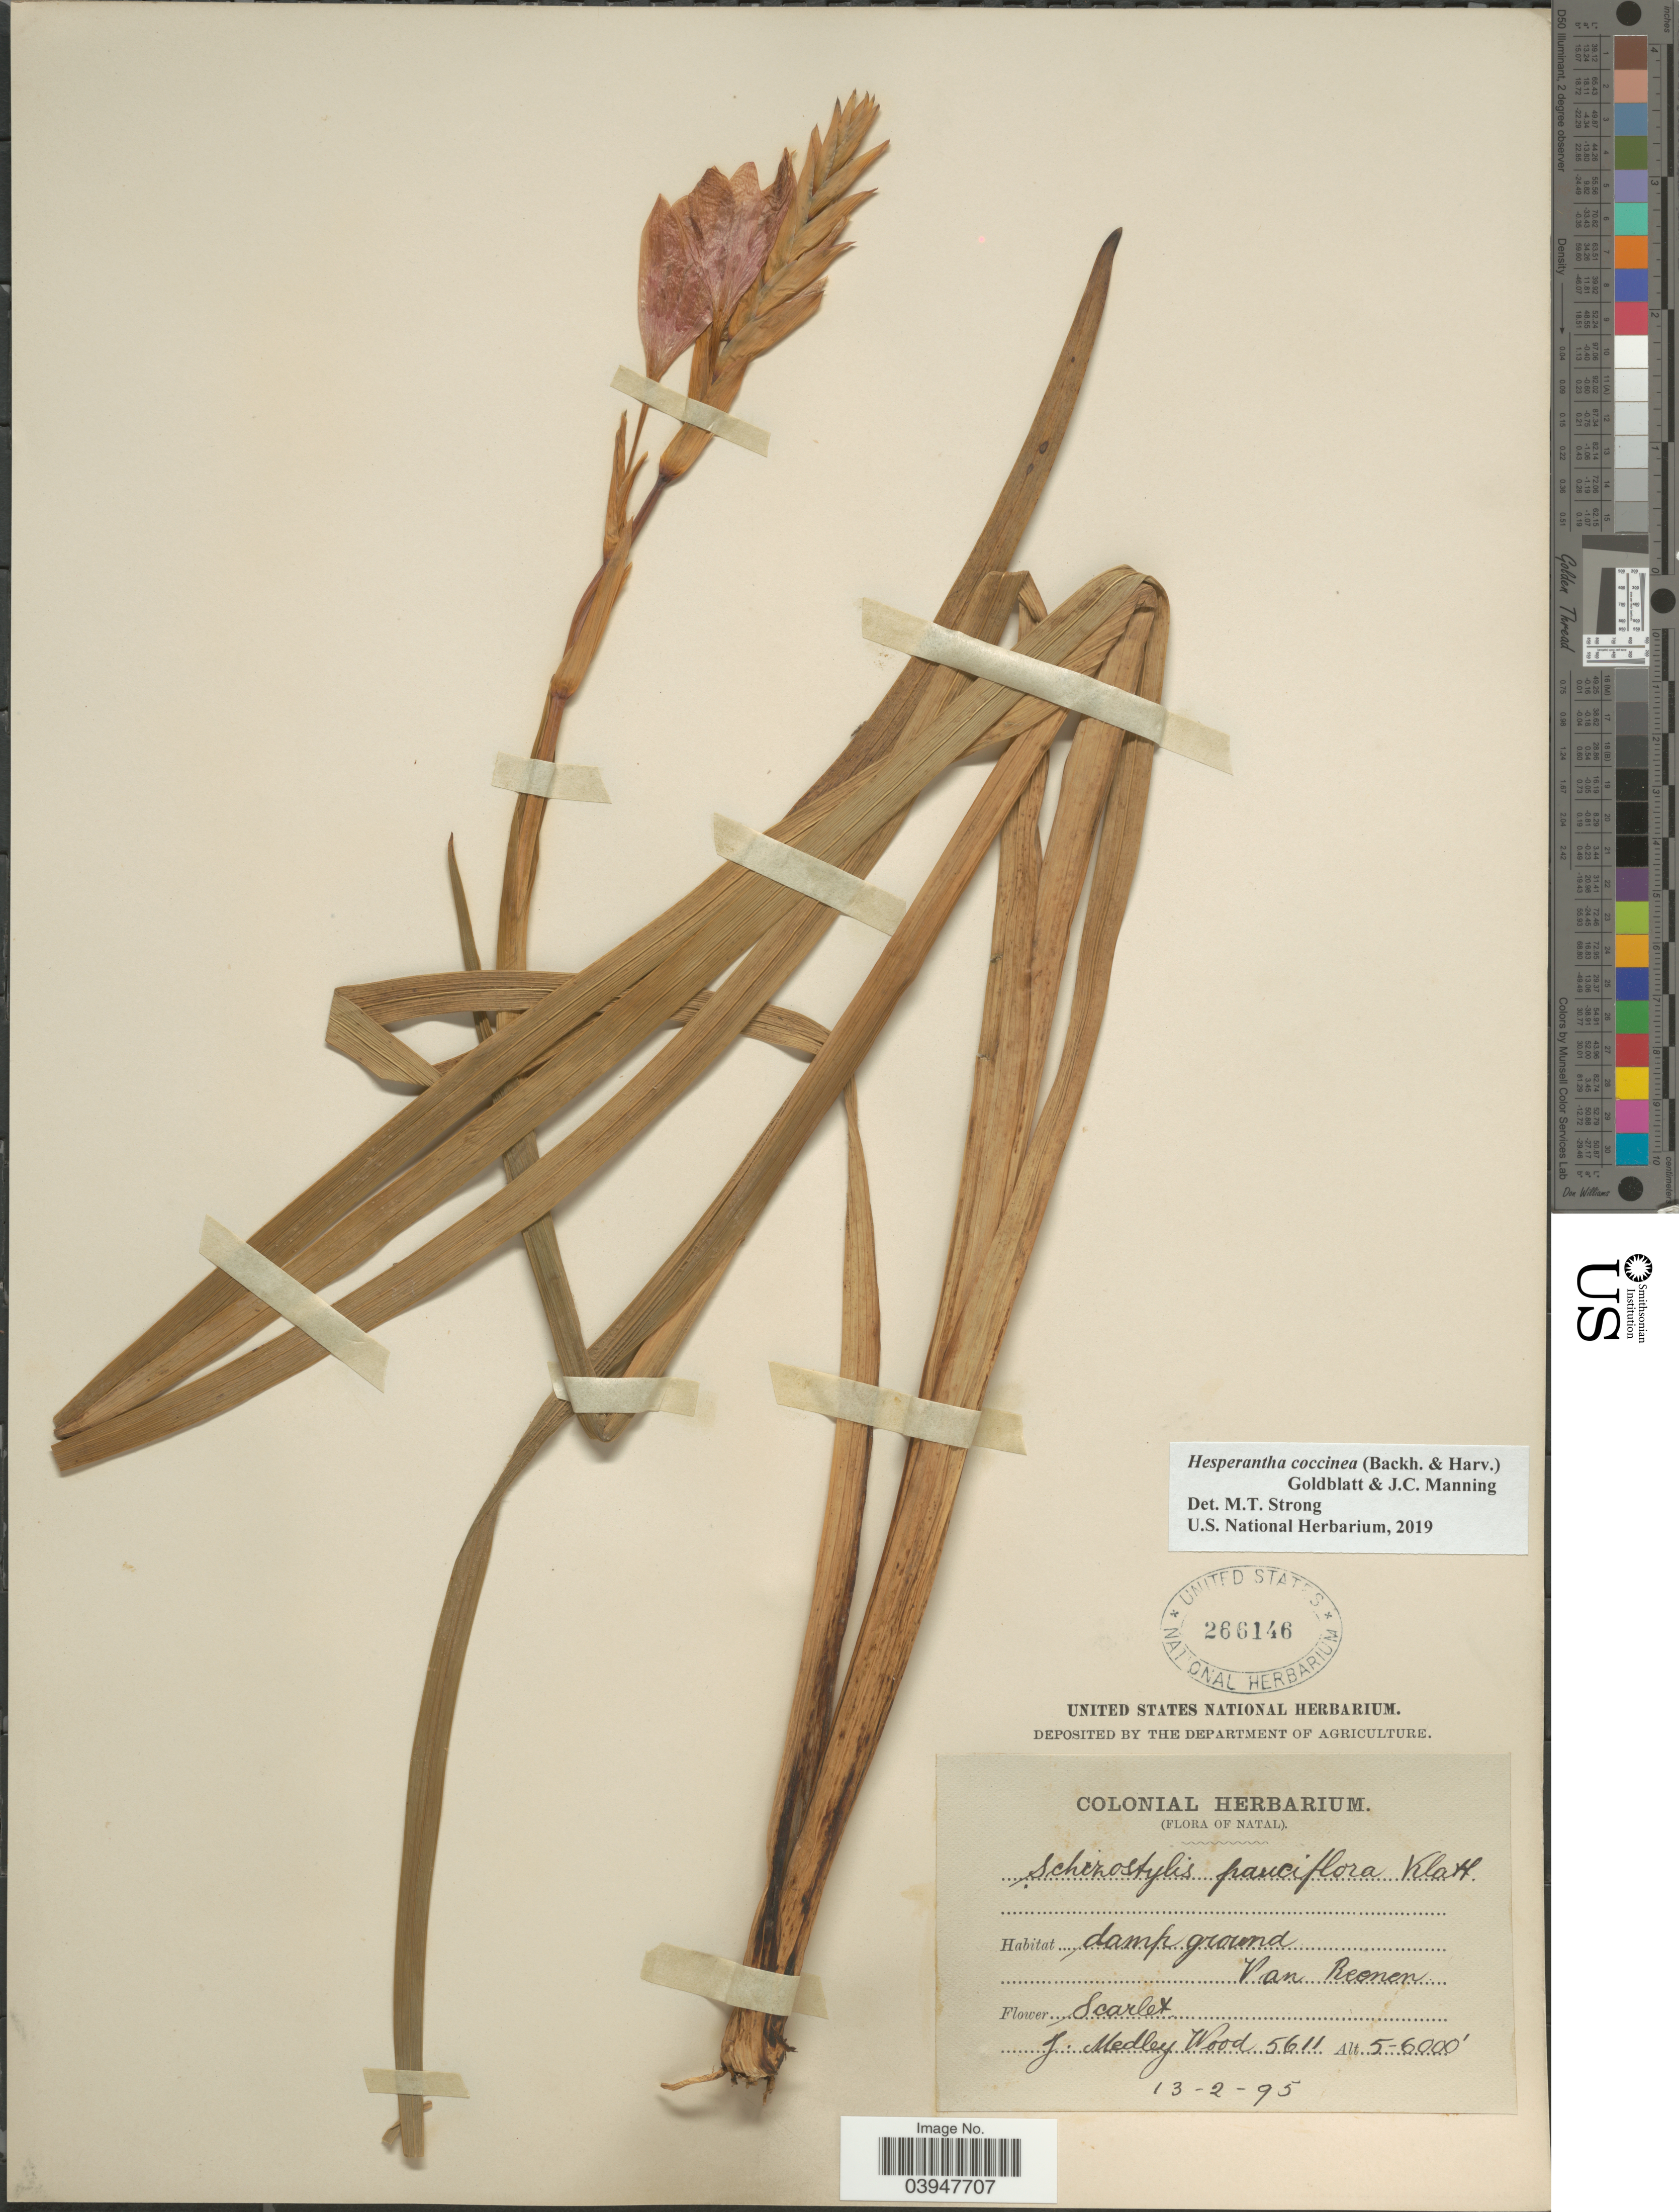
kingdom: Plantae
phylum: Tracheophyta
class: Liliopsida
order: Asparagales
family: Iridaceae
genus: Hesperantha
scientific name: Hesperantha coccinea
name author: (Backh. & Harv.) Goldblatt & J.C. Manning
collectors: J. M. Wood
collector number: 5611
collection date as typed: Transcribed d/m/y: 13/2/95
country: South Africa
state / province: KwaZulu-Natal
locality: Natal. Van Reenen.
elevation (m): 1524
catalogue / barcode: US 266146